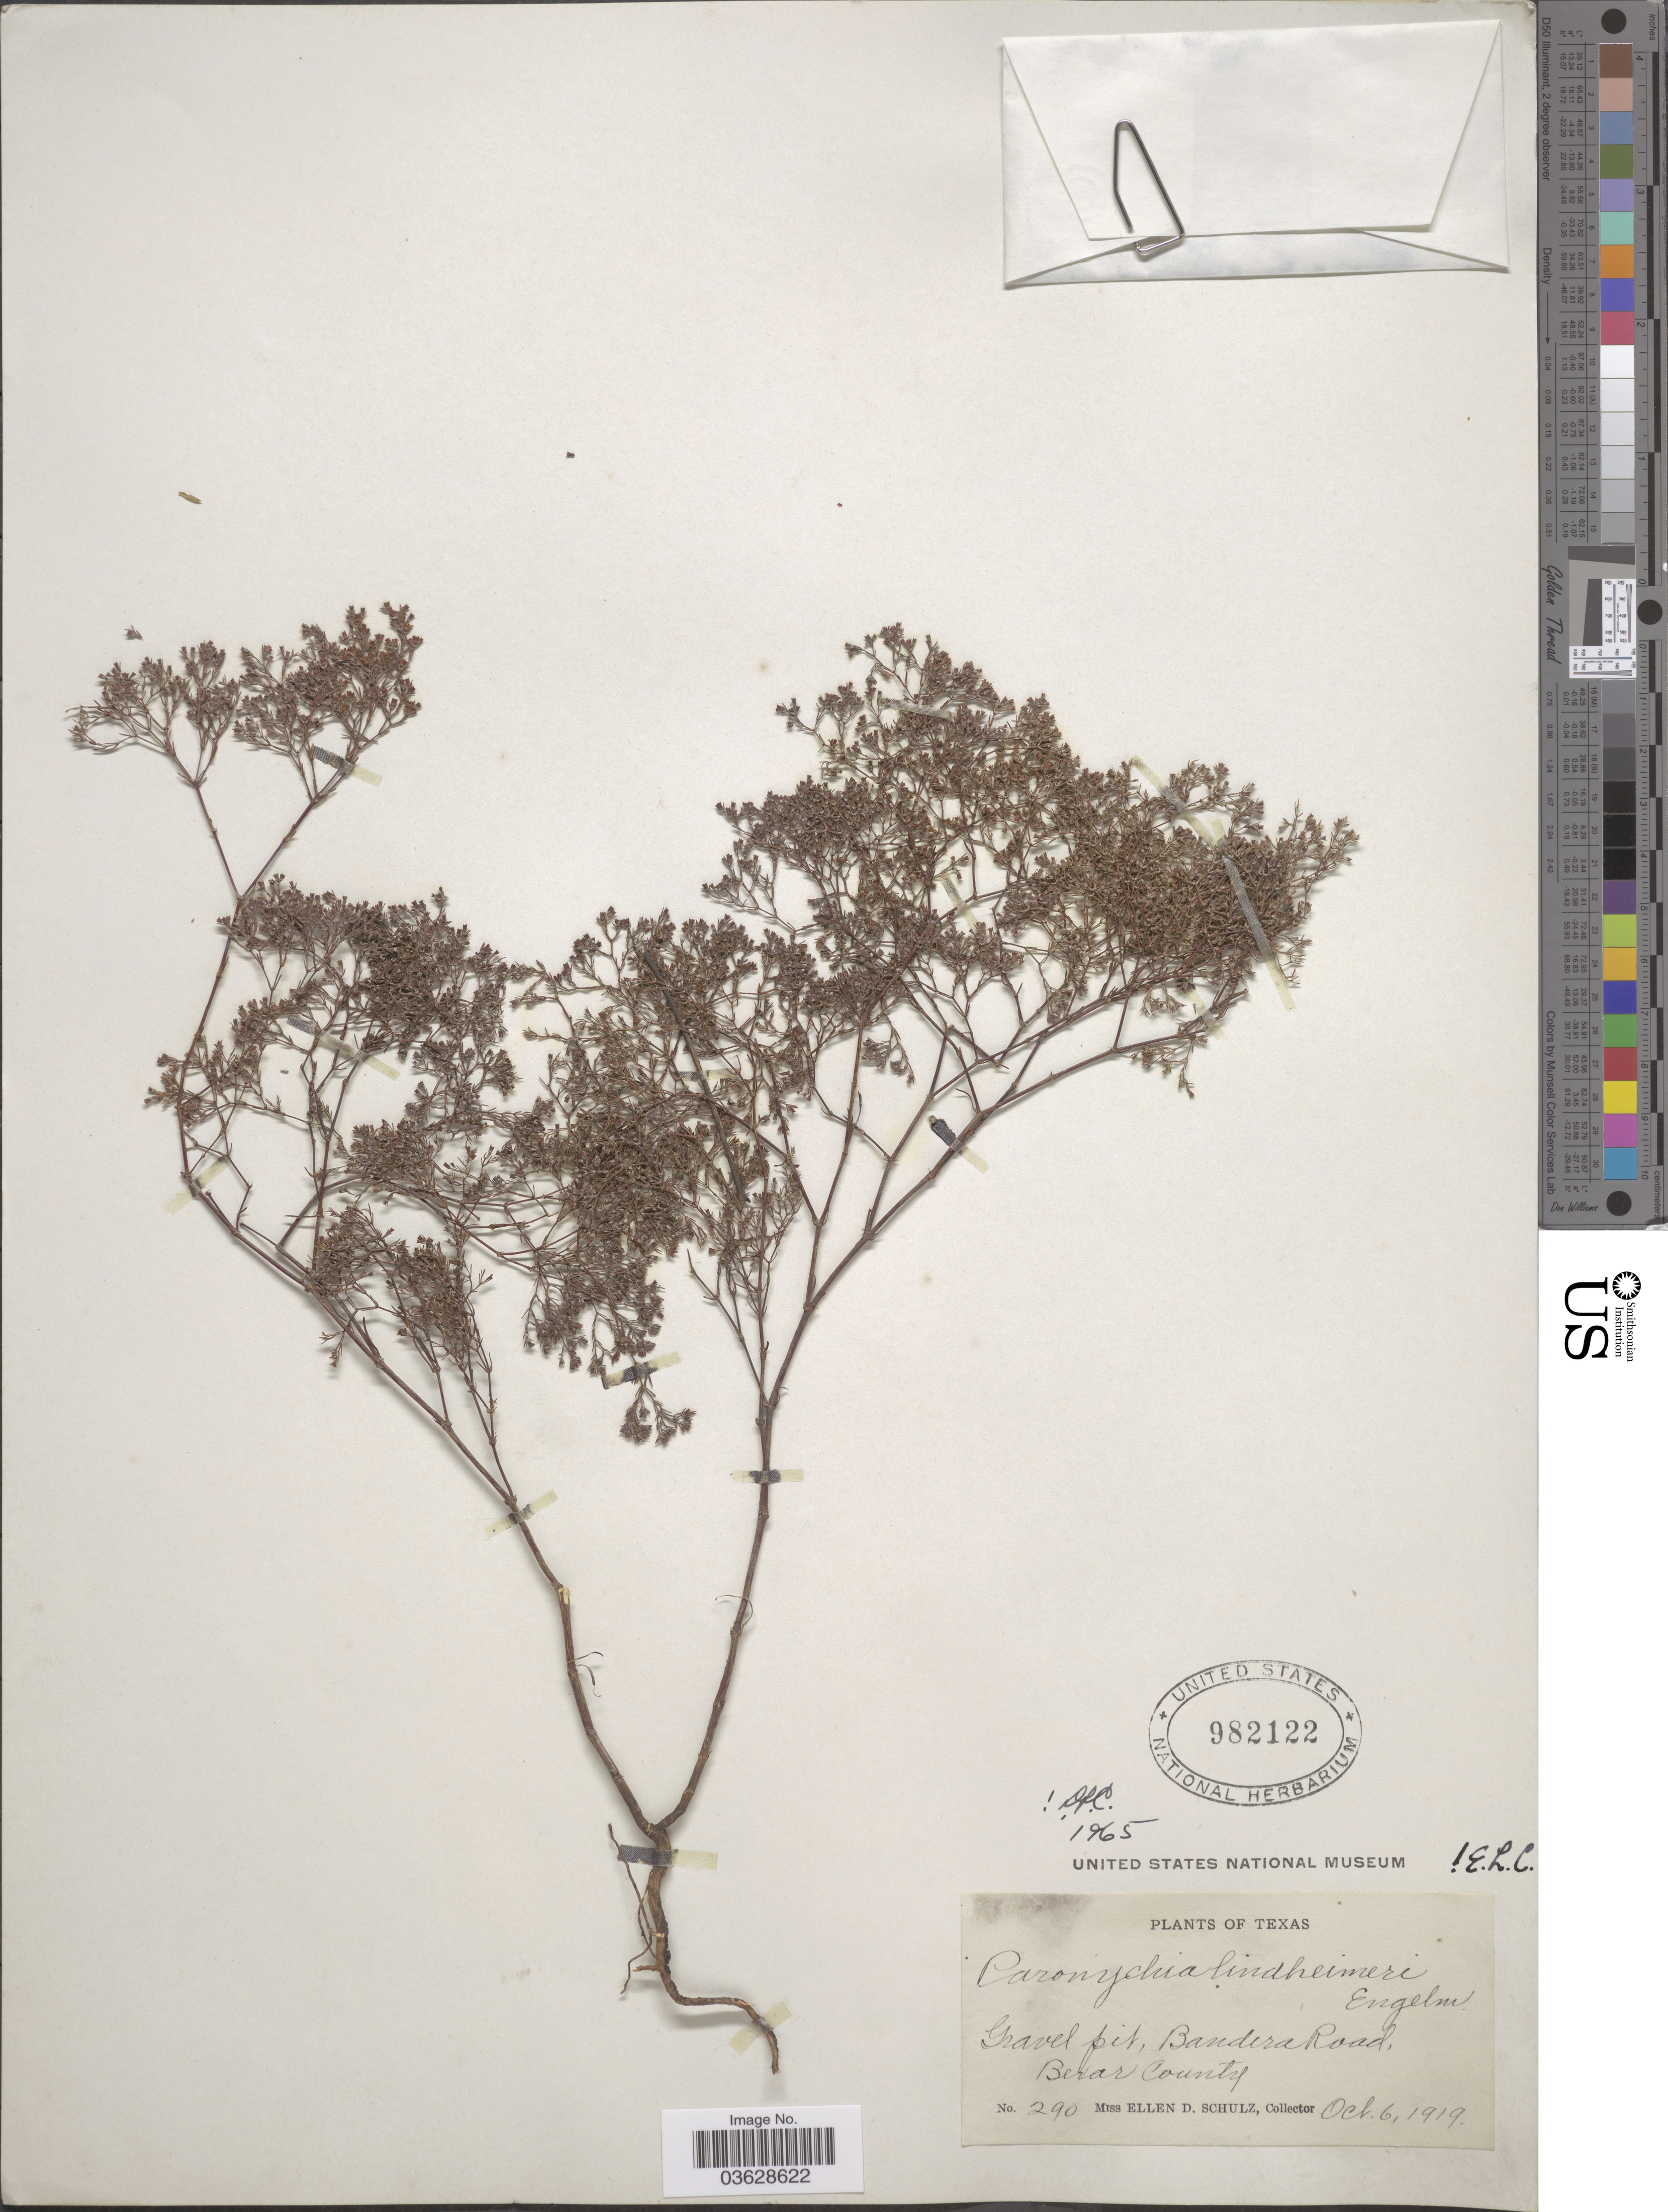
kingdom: Plantae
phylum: Tracheophyta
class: Magnoliopsida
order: Caryophyllales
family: Caryophyllaceae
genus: Paronychia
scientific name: Paronychia lindheimeri var. lindheimeri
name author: Engelm. ex A. Gray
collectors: E. D. Schulz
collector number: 290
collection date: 1919-10-06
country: United States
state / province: Texas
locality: Gravel pit, Bandera Road, Bexar County.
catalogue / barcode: US 982122